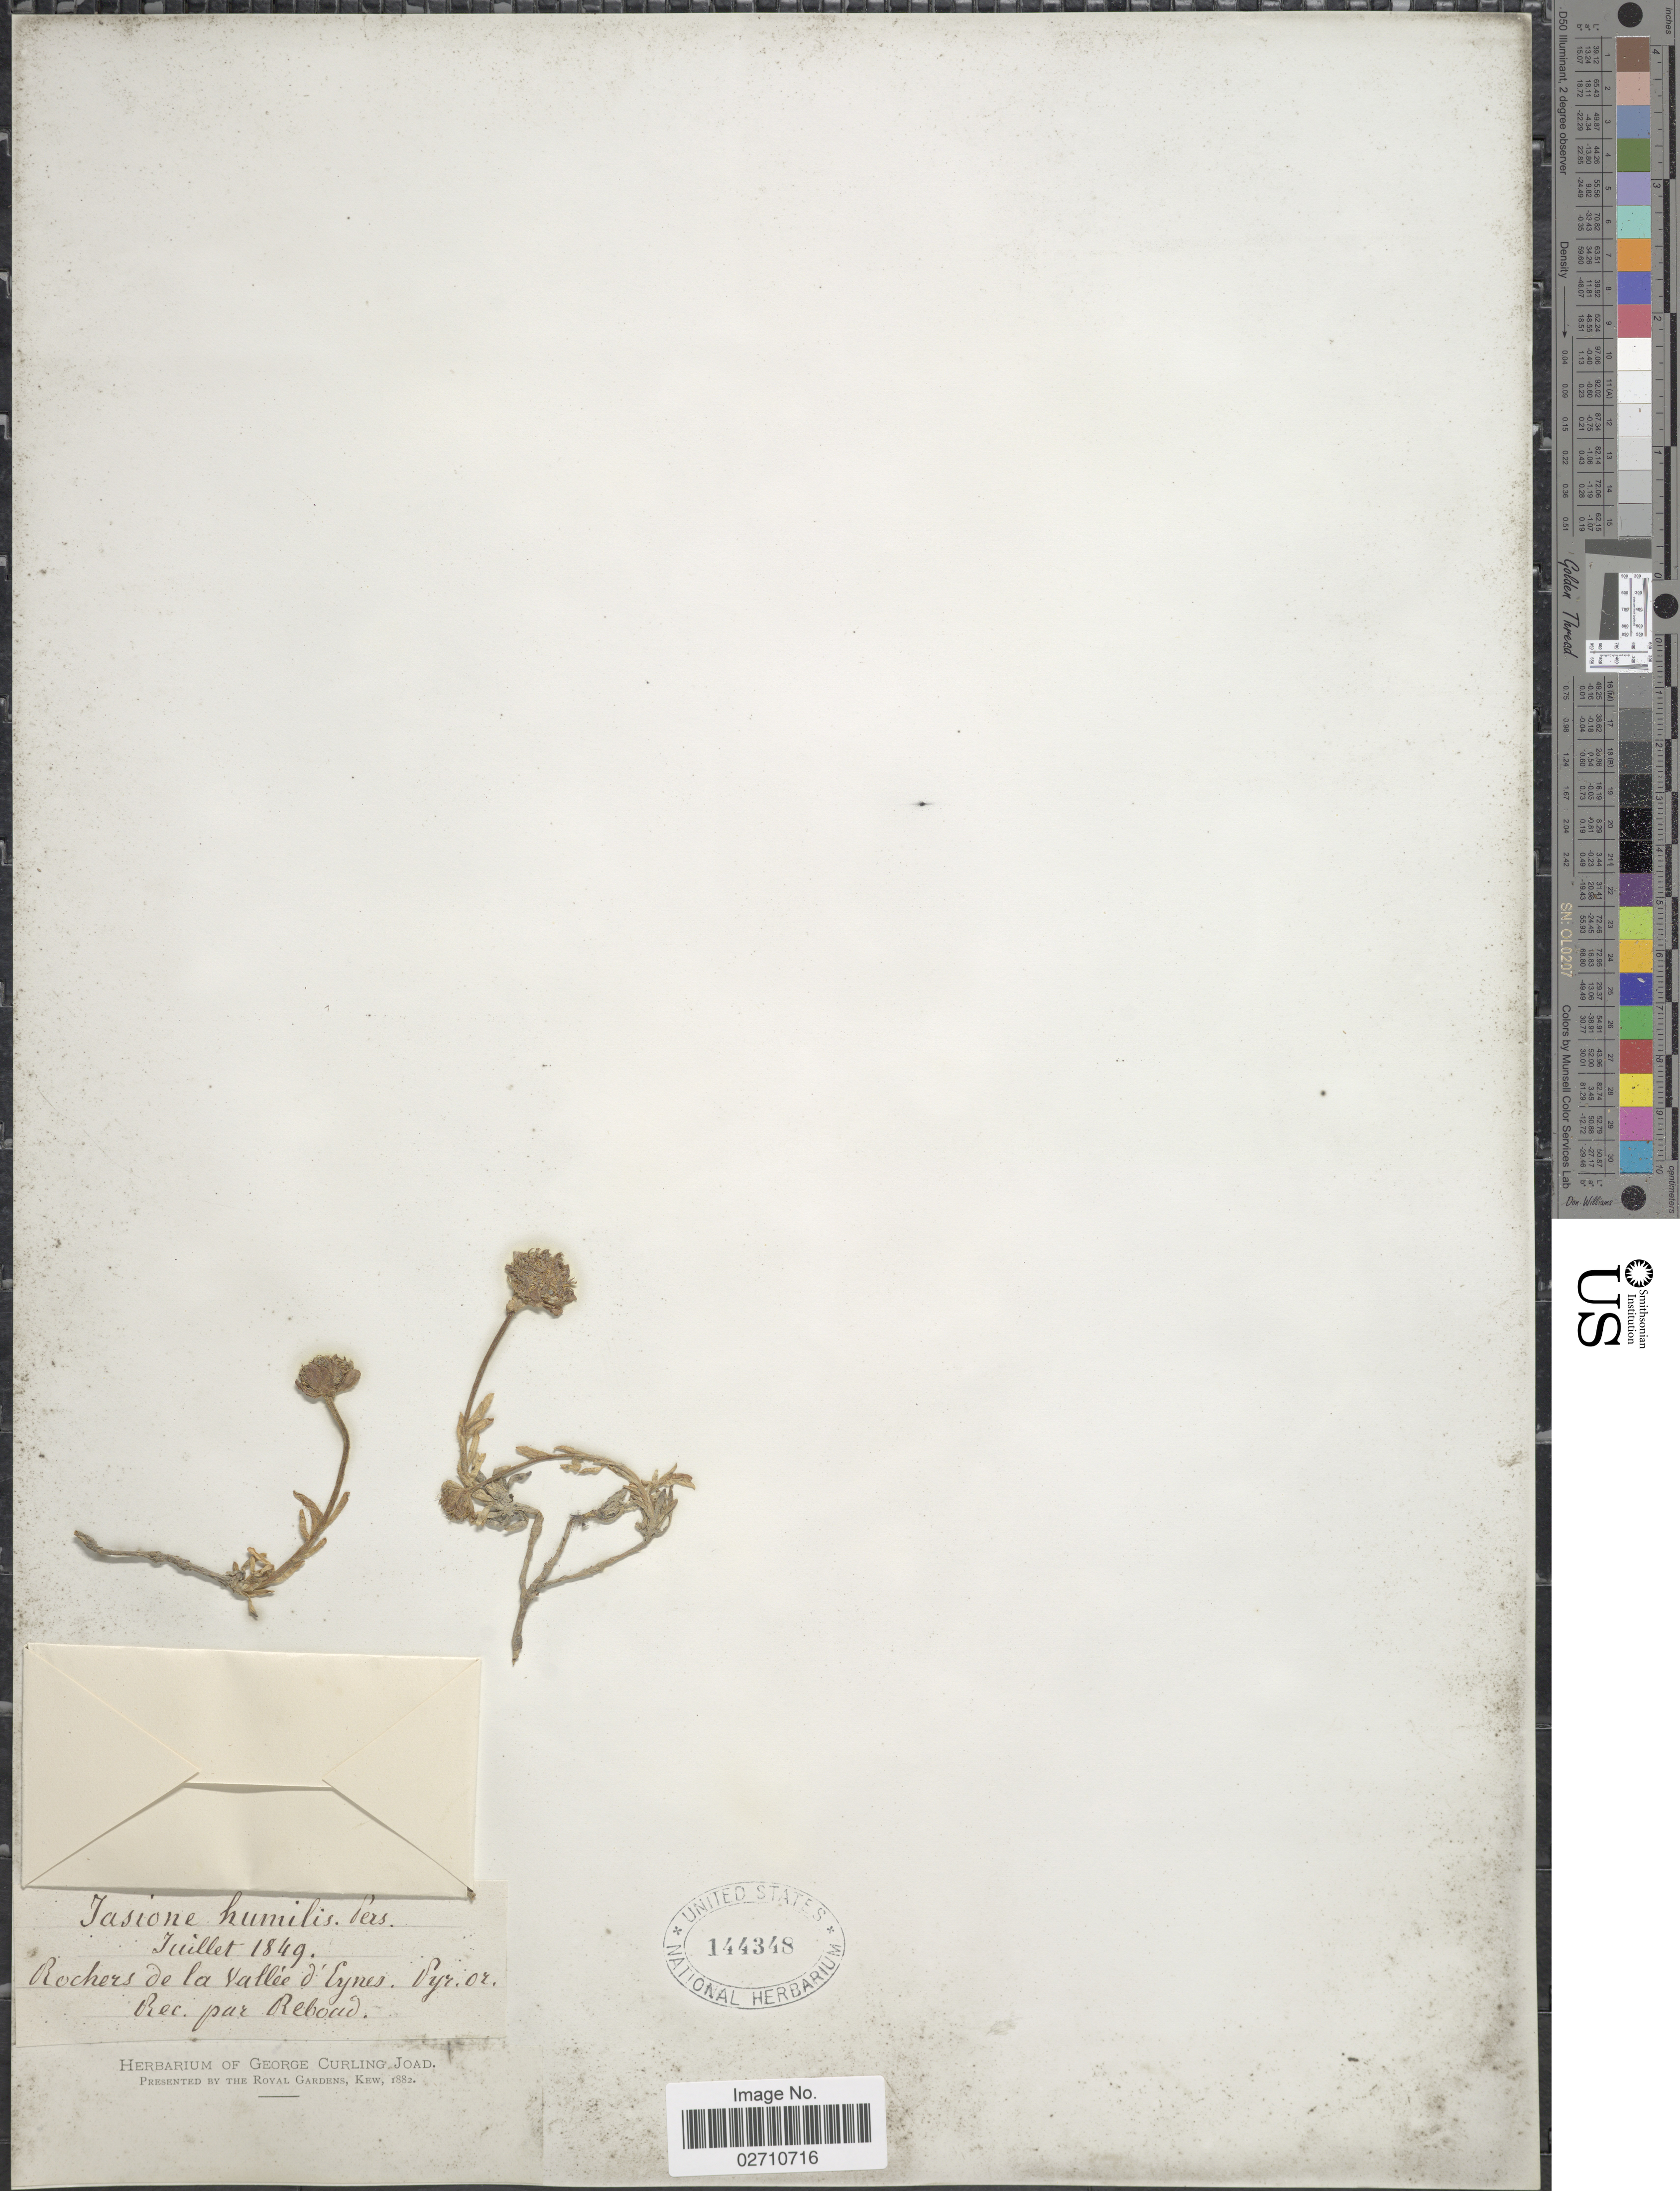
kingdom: Plantae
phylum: Tracheophyta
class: Magnoliopsida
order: Asterales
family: Campanulaceae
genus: Jasione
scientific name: Jasione humilis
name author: (Pers.) Loisel.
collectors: ex herb. George Curling Joad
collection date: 1849-07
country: France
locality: Rochers de la vallee d'Eynes.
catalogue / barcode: US 144348